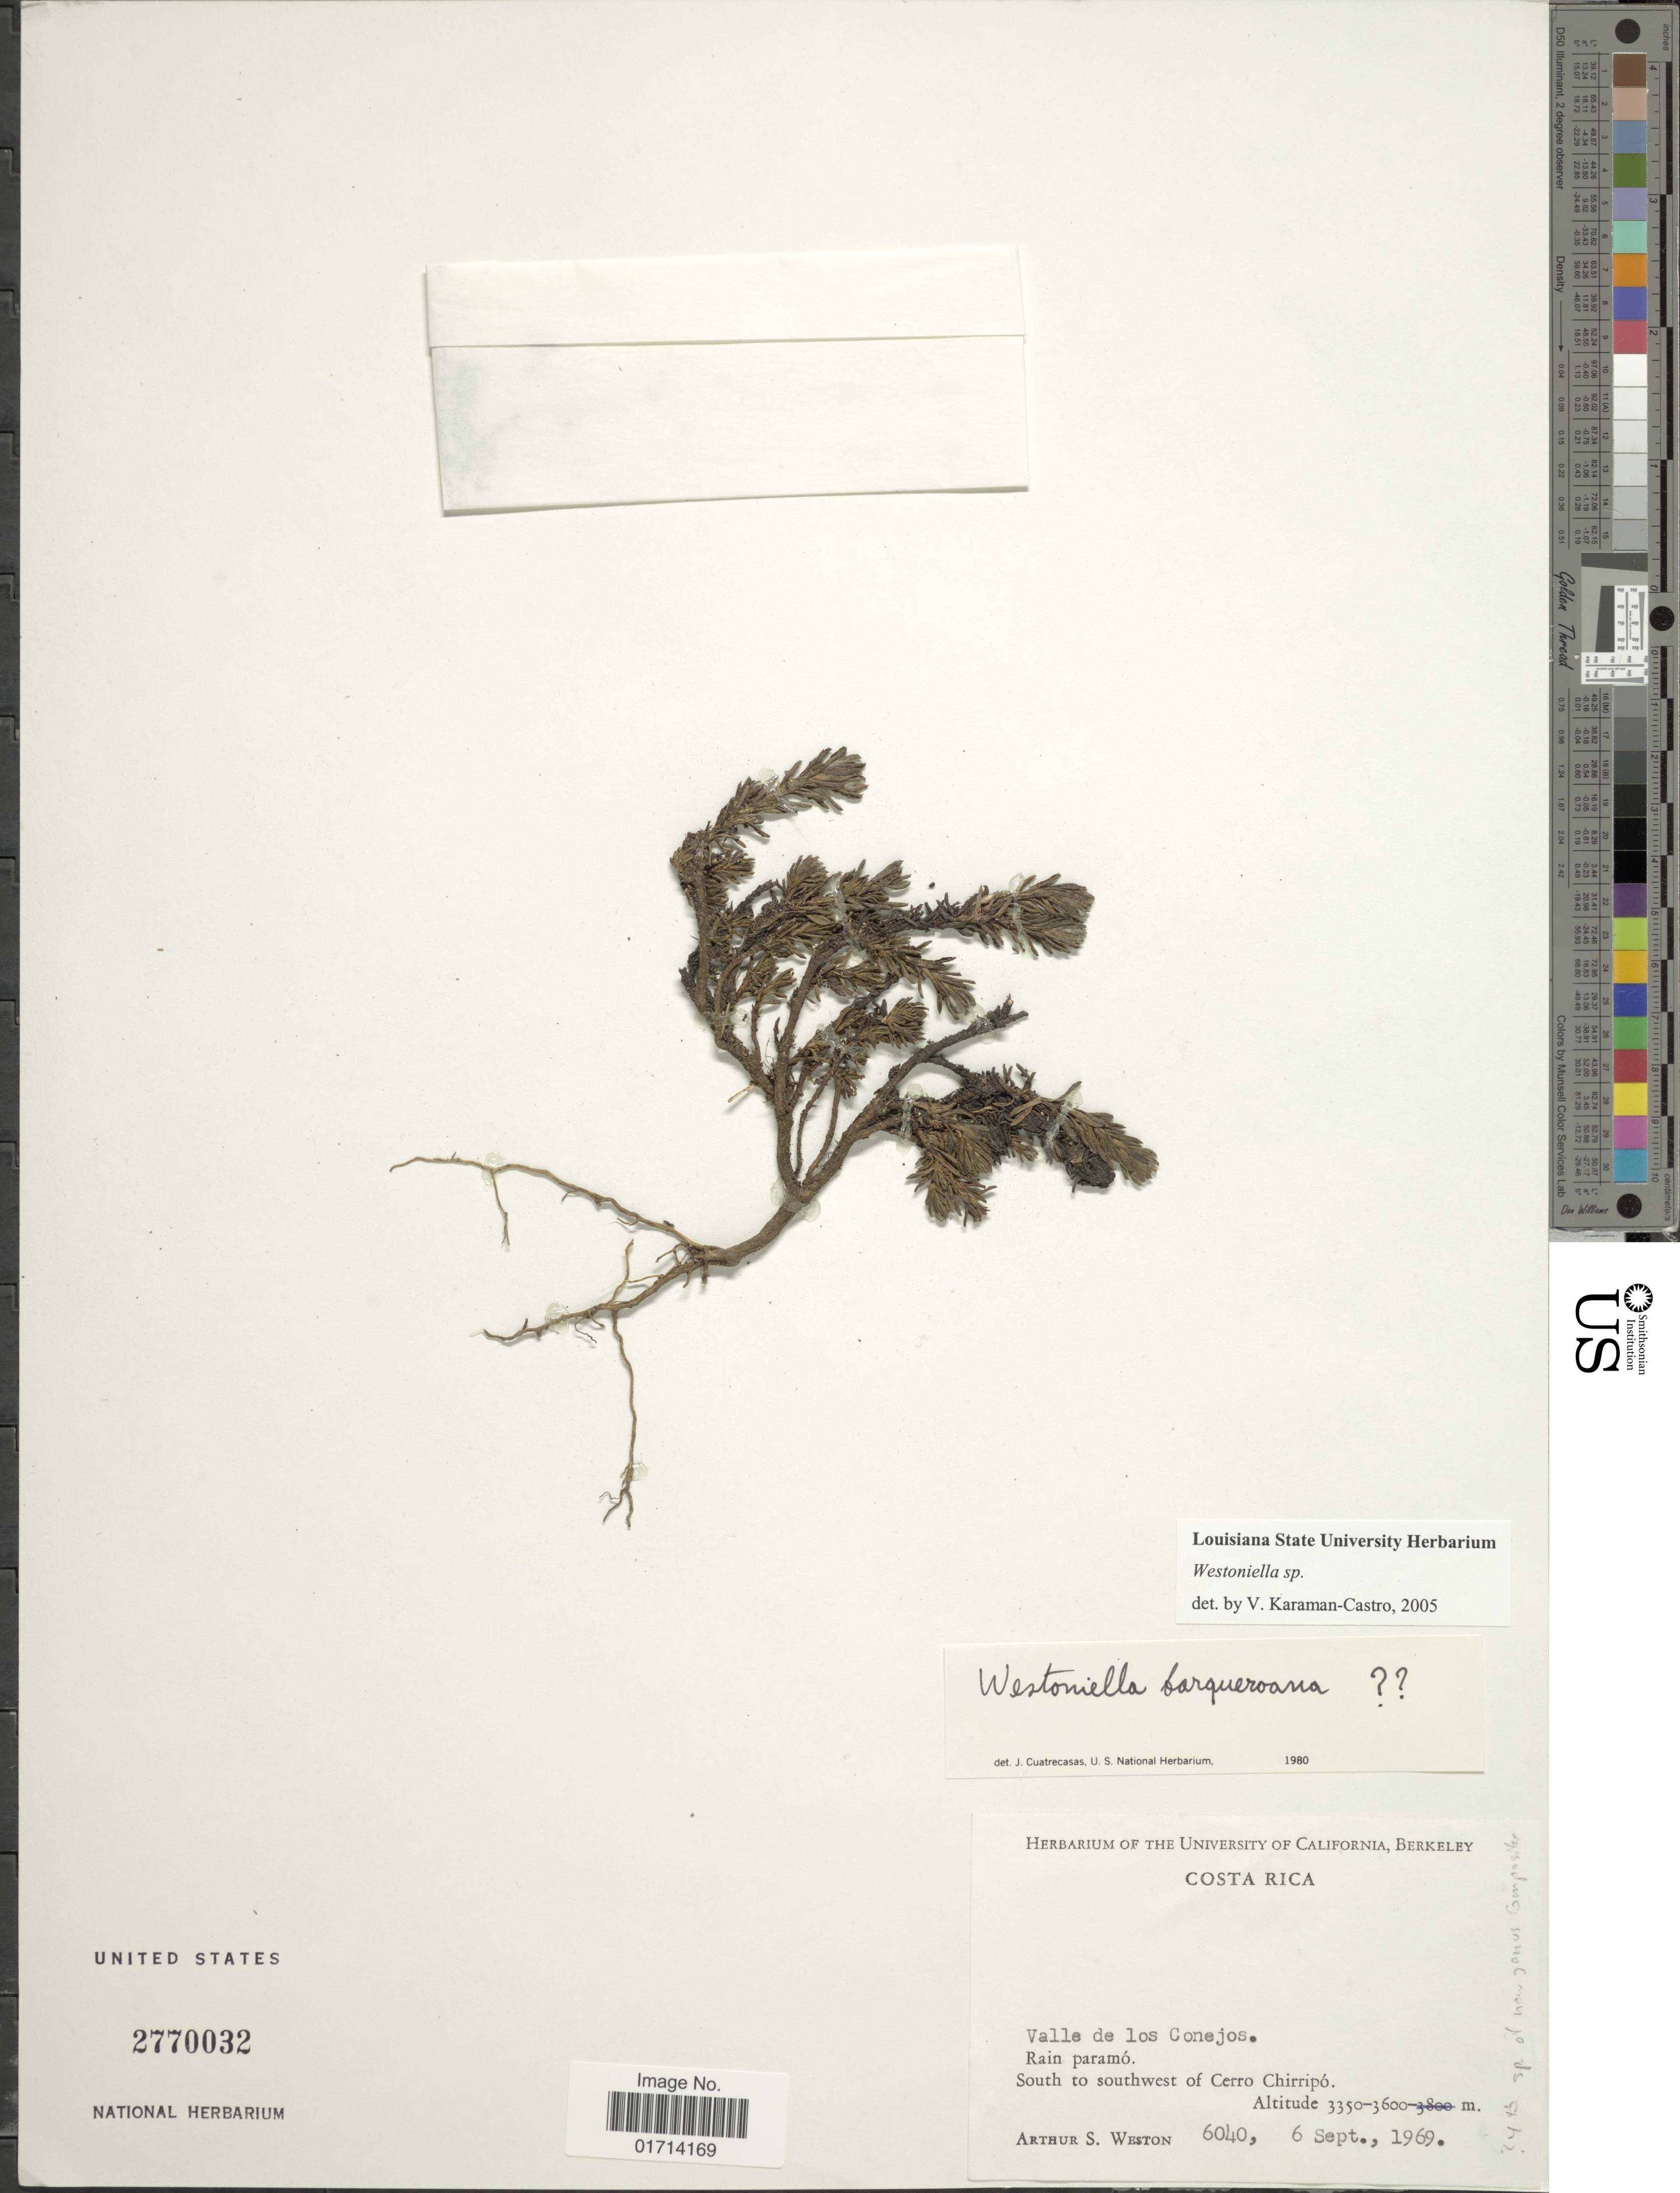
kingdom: Plantae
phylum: Tracheophyta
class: Magnoliopsida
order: Asterales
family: Asteraceae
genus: Westoniella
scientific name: Westoniella barqueroana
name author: Cuatrec.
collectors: A. Weston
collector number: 6040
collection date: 1969-09-06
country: Costa Rica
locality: Valle de los Conejos, Rain Paramo, South to southwest of Cerro Chirripo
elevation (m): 3350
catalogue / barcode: US 2770032